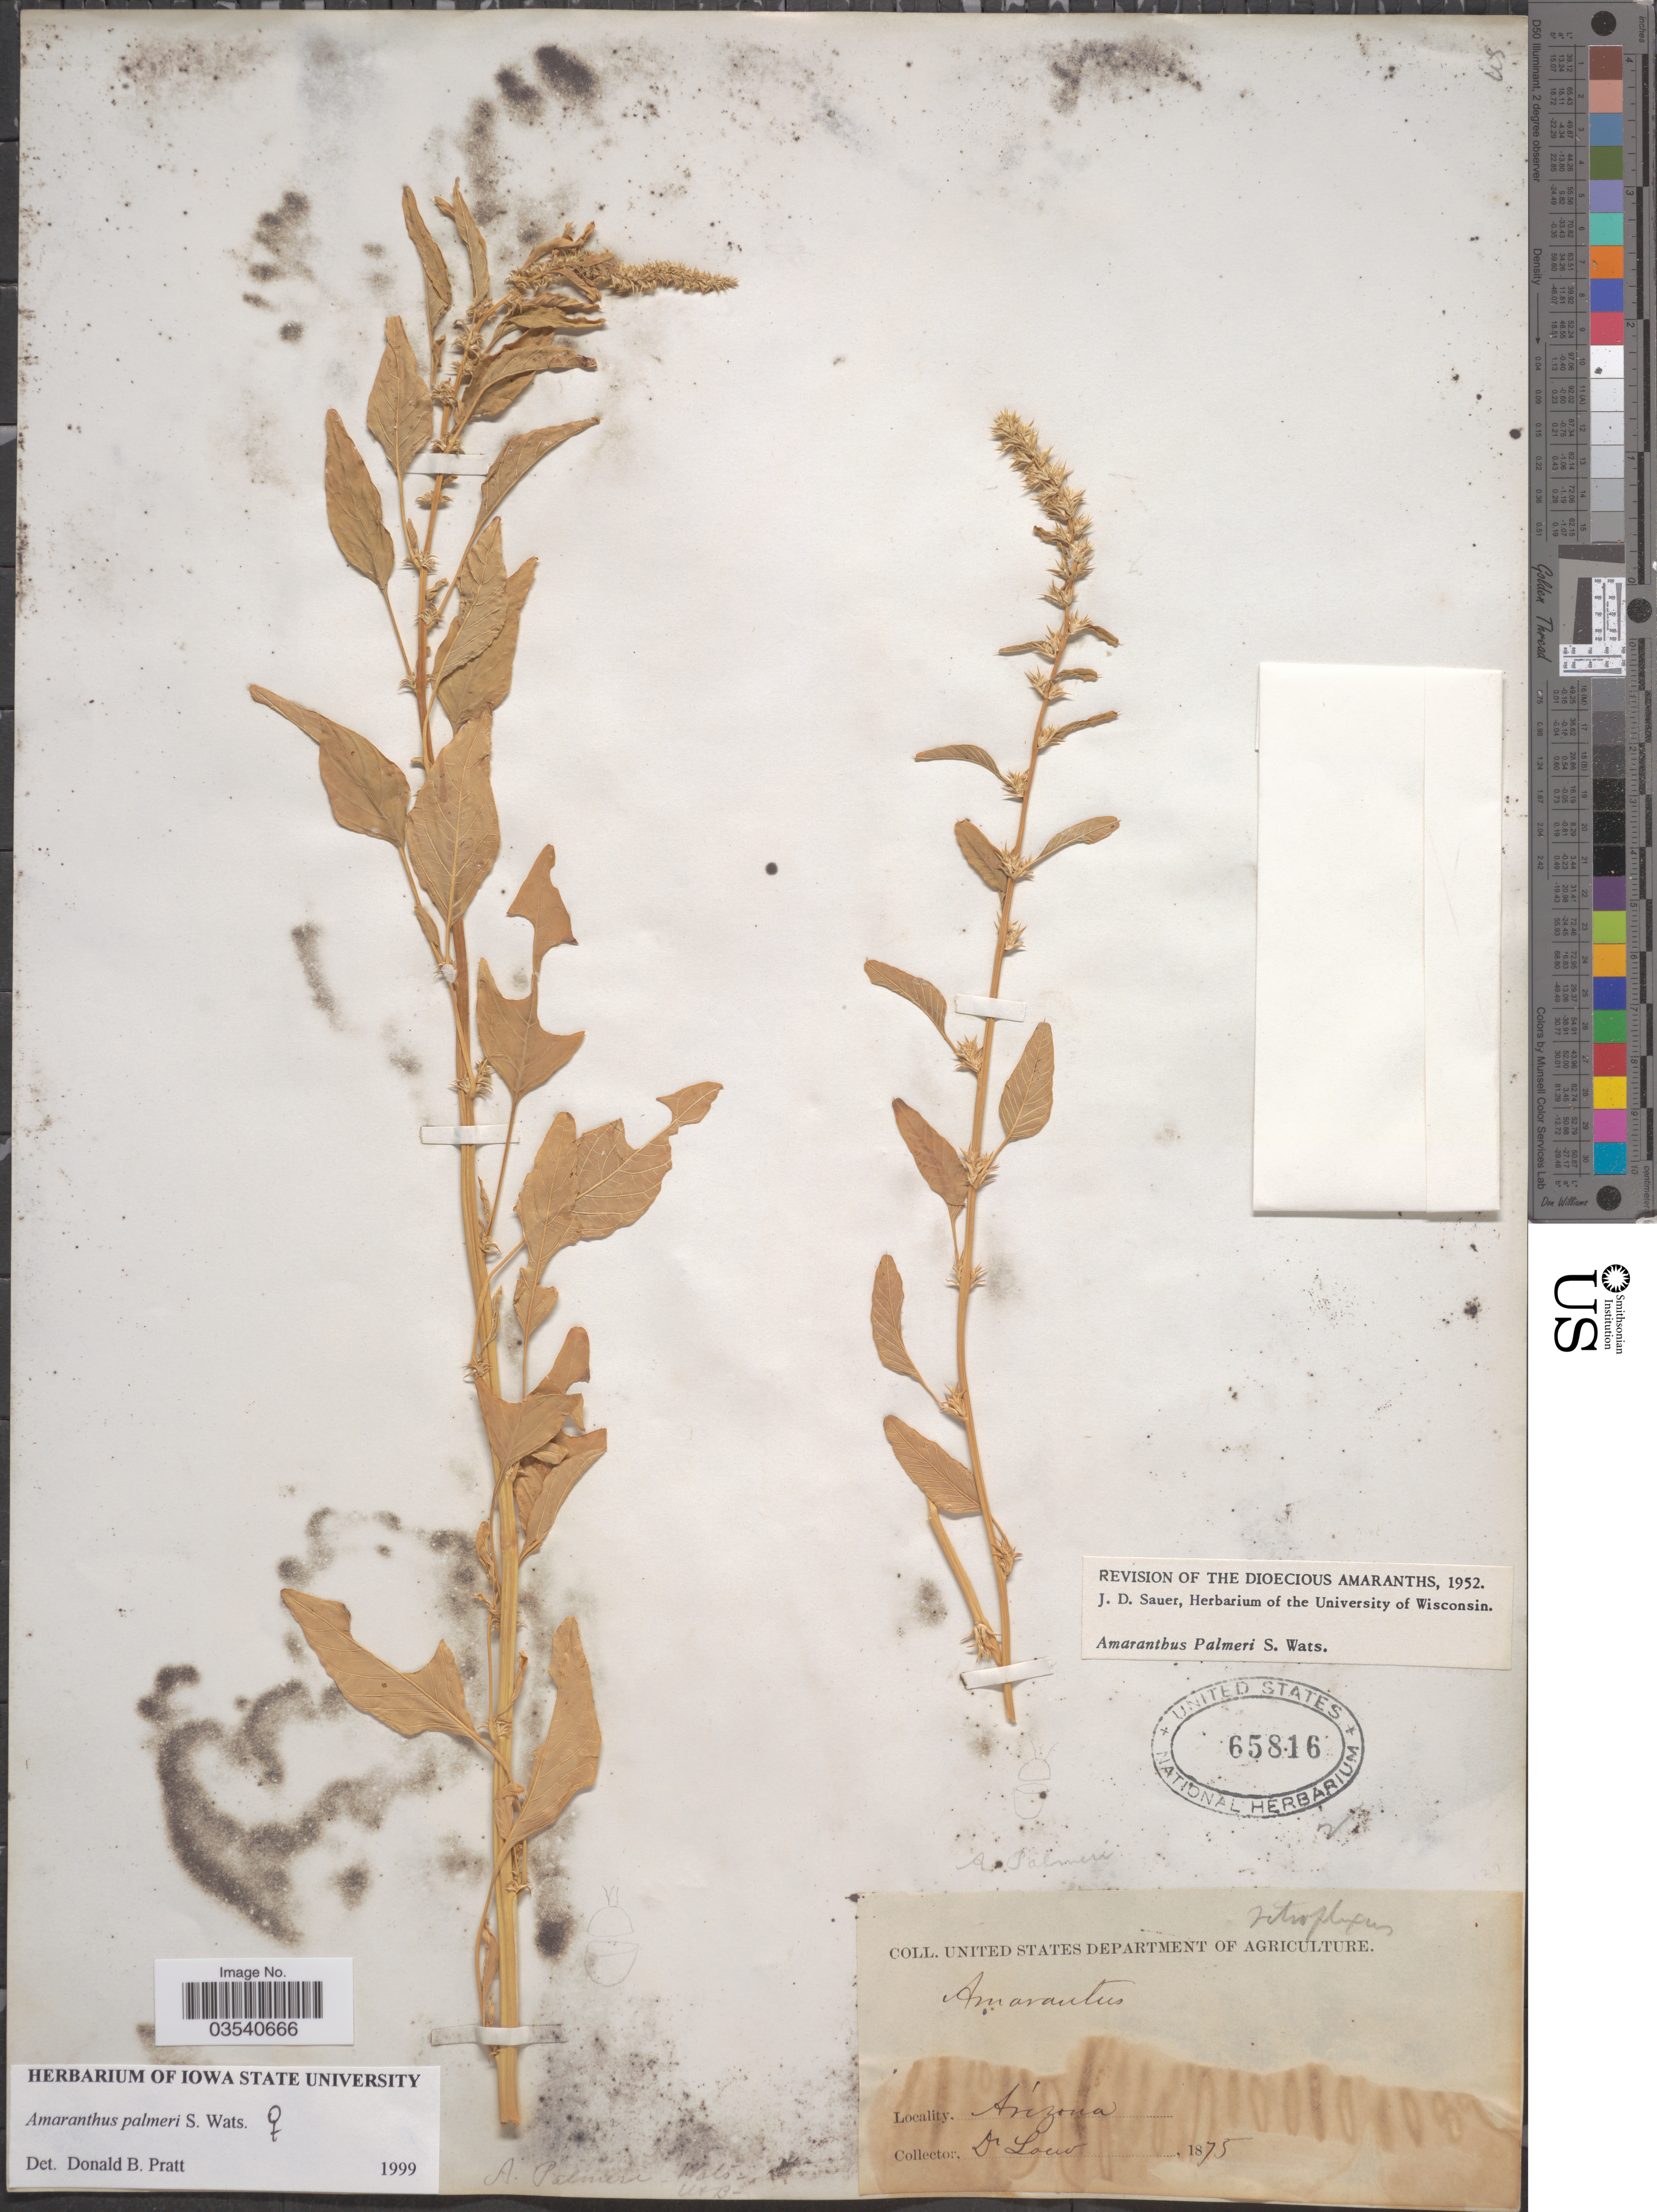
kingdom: Plantae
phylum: Tracheophyta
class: Magnoliopsida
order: Caryophyllales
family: Amaranthaceae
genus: Amaranthus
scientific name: Amaranthus palmeri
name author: S. Watson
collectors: Loew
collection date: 1875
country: United States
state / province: Arizona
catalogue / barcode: US 65816